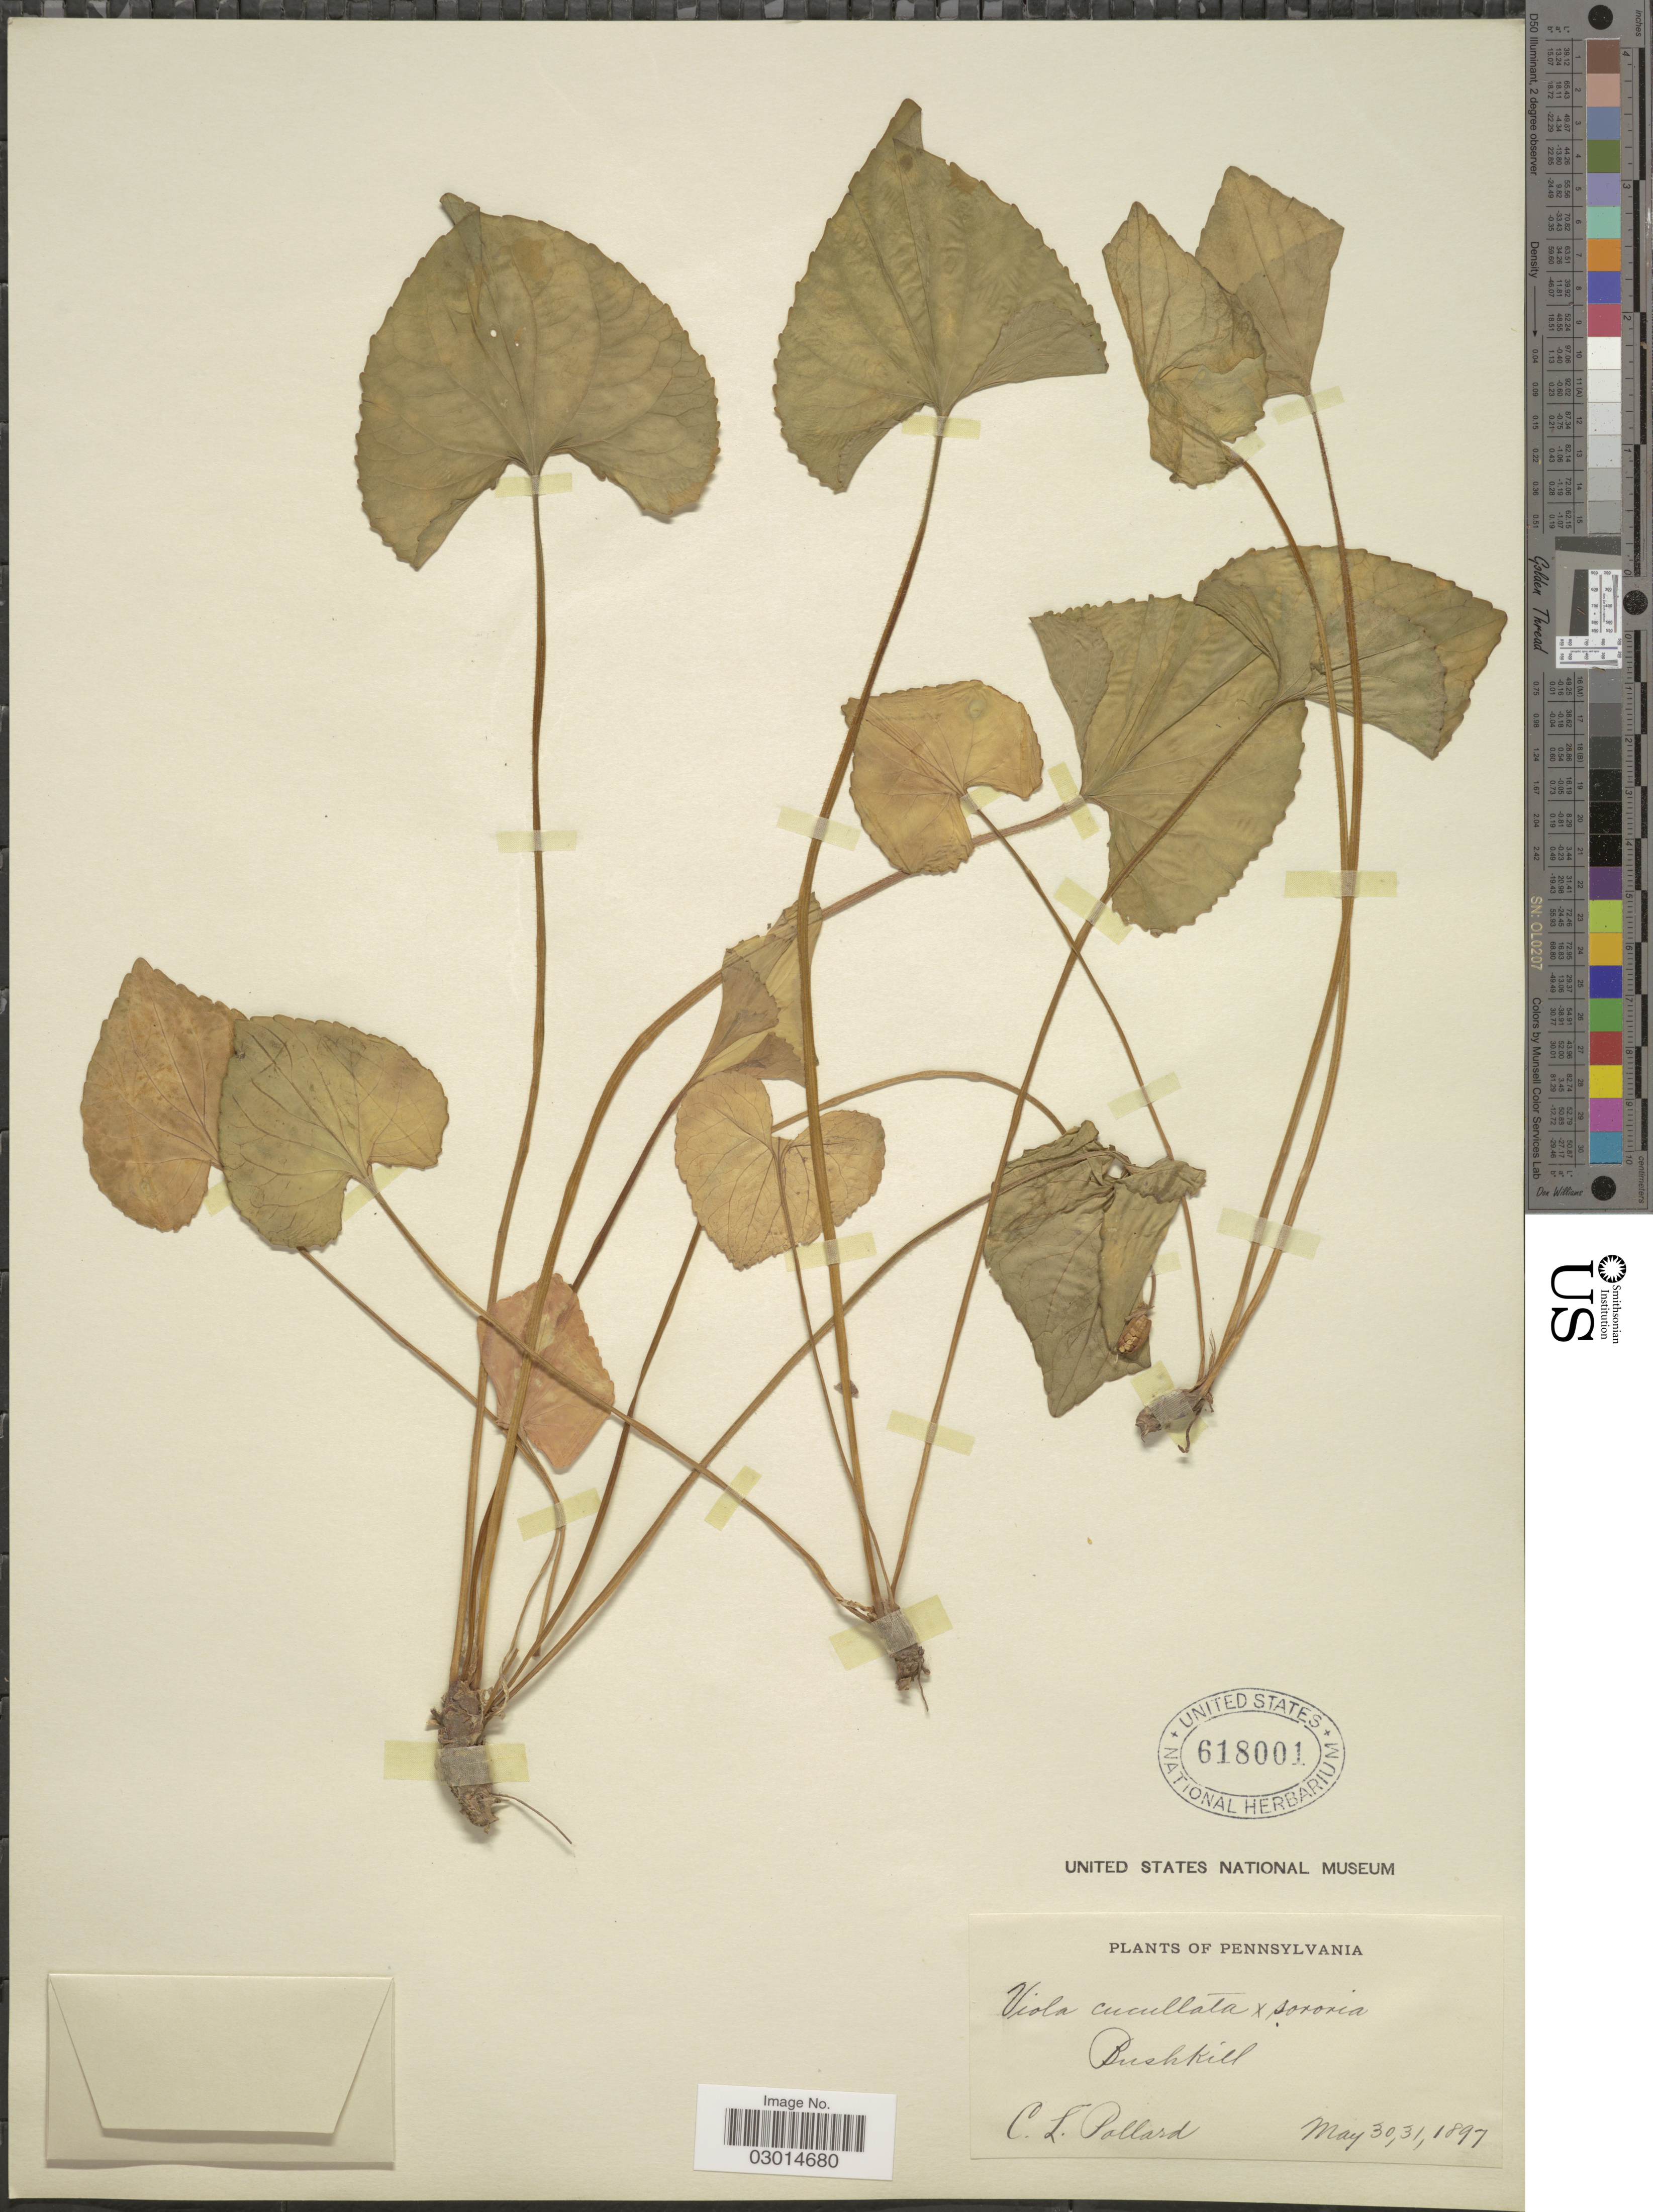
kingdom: Plantae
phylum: Tracheophyta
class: Magnoliopsida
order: Malpighiales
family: Violaceae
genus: Viola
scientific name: Viola cucullata x V. sororia Willd.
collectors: C. L. Pollard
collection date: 1897-05-30/1897-05-31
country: United States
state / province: Pennsylvania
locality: Bushkill.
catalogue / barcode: US 618001